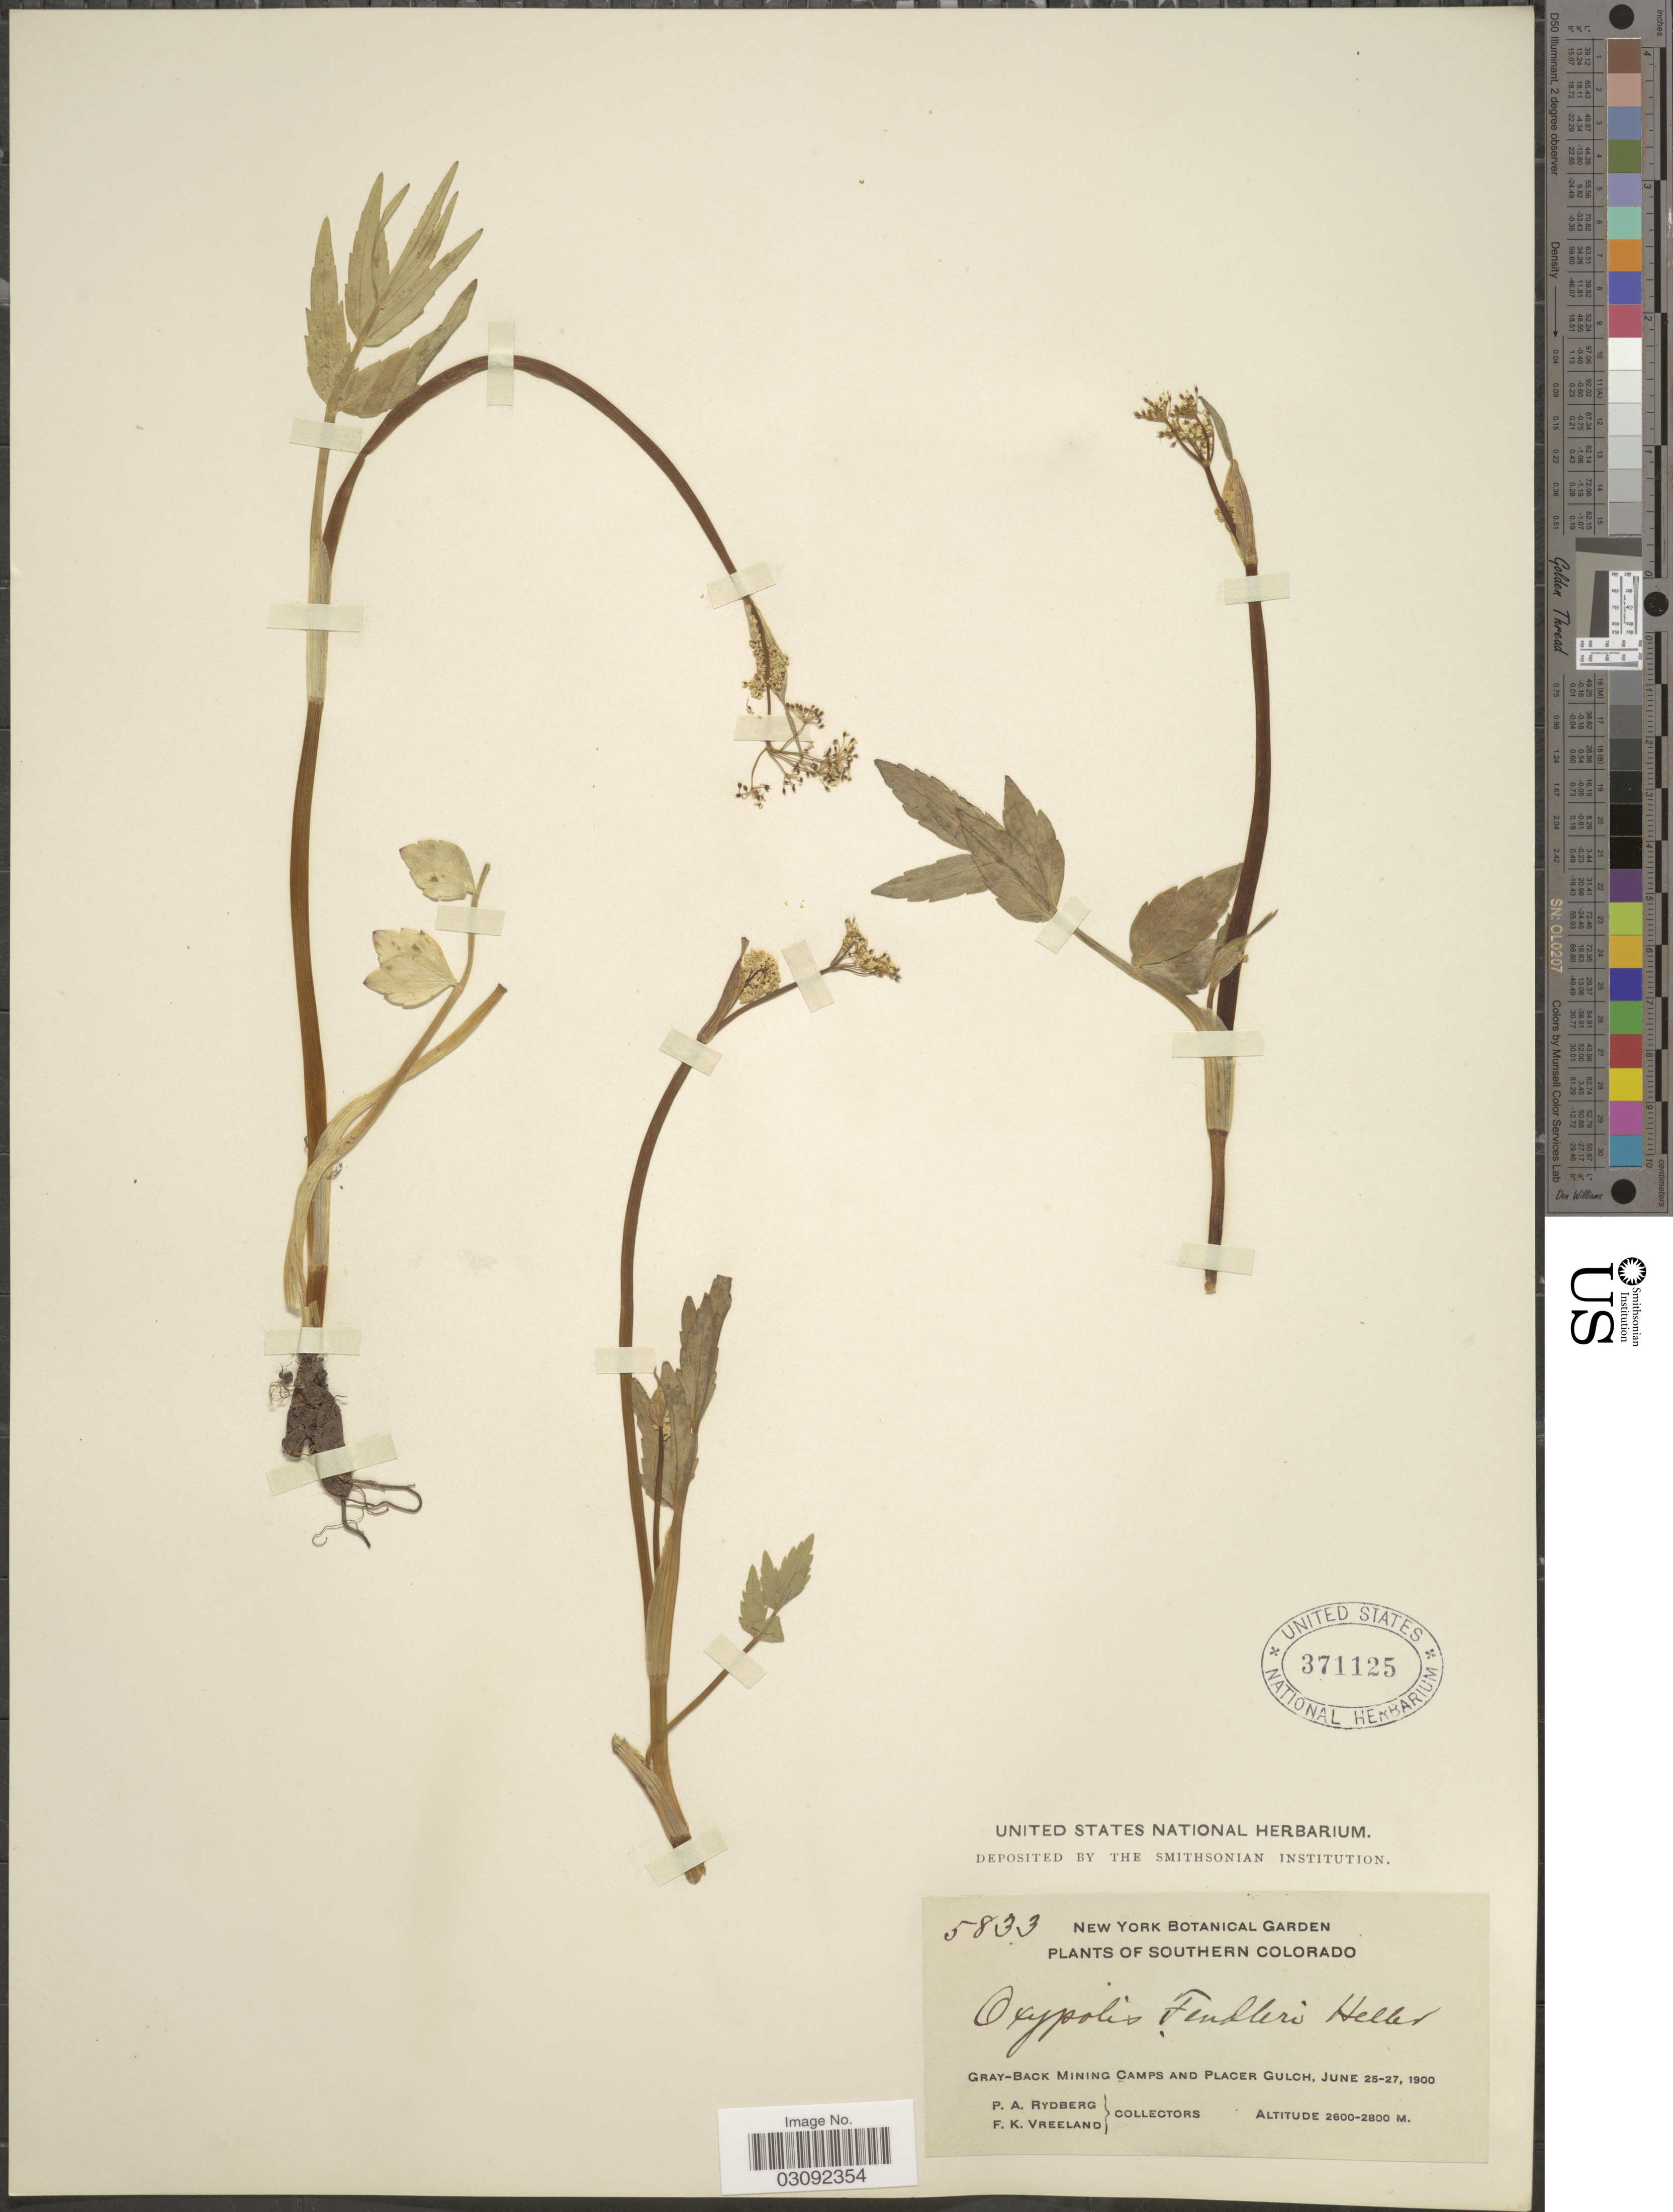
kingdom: Plantae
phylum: Tracheophyta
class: Magnoliopsida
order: Apiales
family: Apiaceae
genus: Oxypolis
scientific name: Oxypolis fendleri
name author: (A. Gray) A. Heller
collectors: P. A. Rydberg & F. Vreeland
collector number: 5833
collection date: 1900-06-25/1900-06-27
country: United States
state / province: Colorado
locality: Southern Colorado. Gray-Back Mining Camps and Placer Gulch.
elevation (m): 2600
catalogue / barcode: US 371125